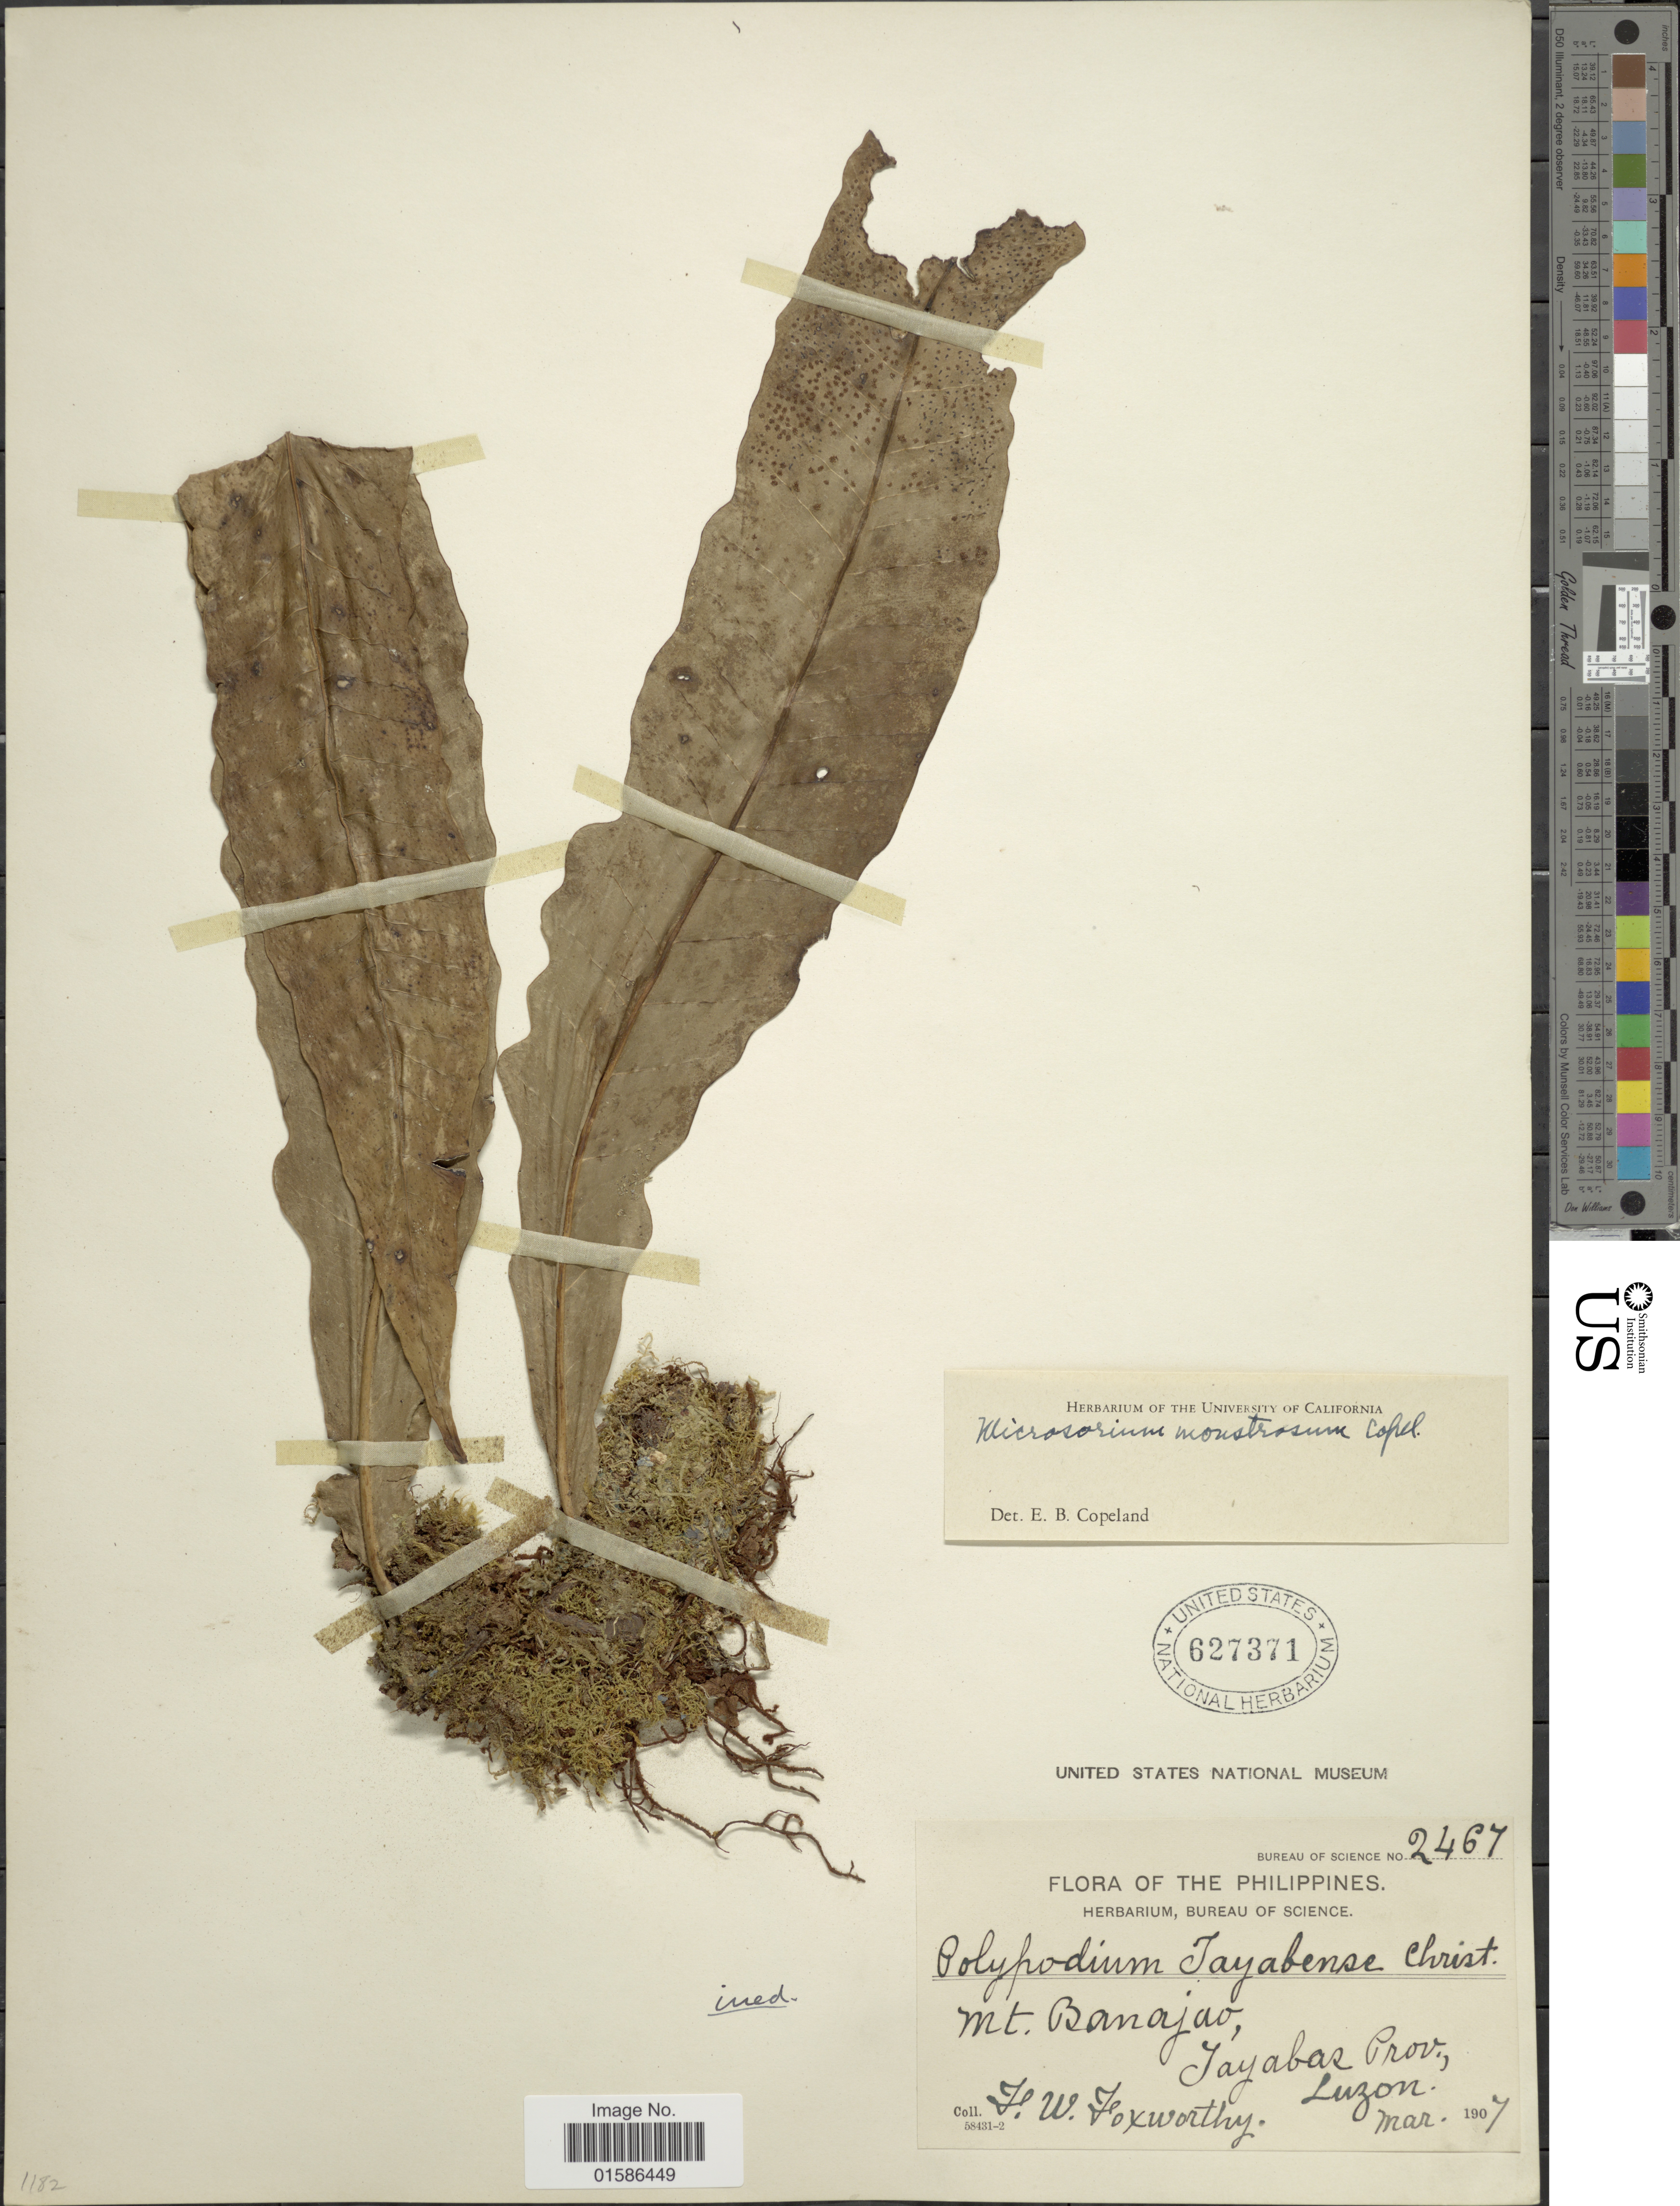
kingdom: Plantae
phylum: Tracheophyta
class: Polypodiopsida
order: Polypodiales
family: Polypodiaceae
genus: Microsorum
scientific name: Microsorum monstrosum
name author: (Copel.) Copel.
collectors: F. W. Foxworthy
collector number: Bureau of Science 2467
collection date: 1907-03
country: Philippines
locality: Mt Banajao, Tayabas Prov., Luzon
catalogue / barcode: US 627371